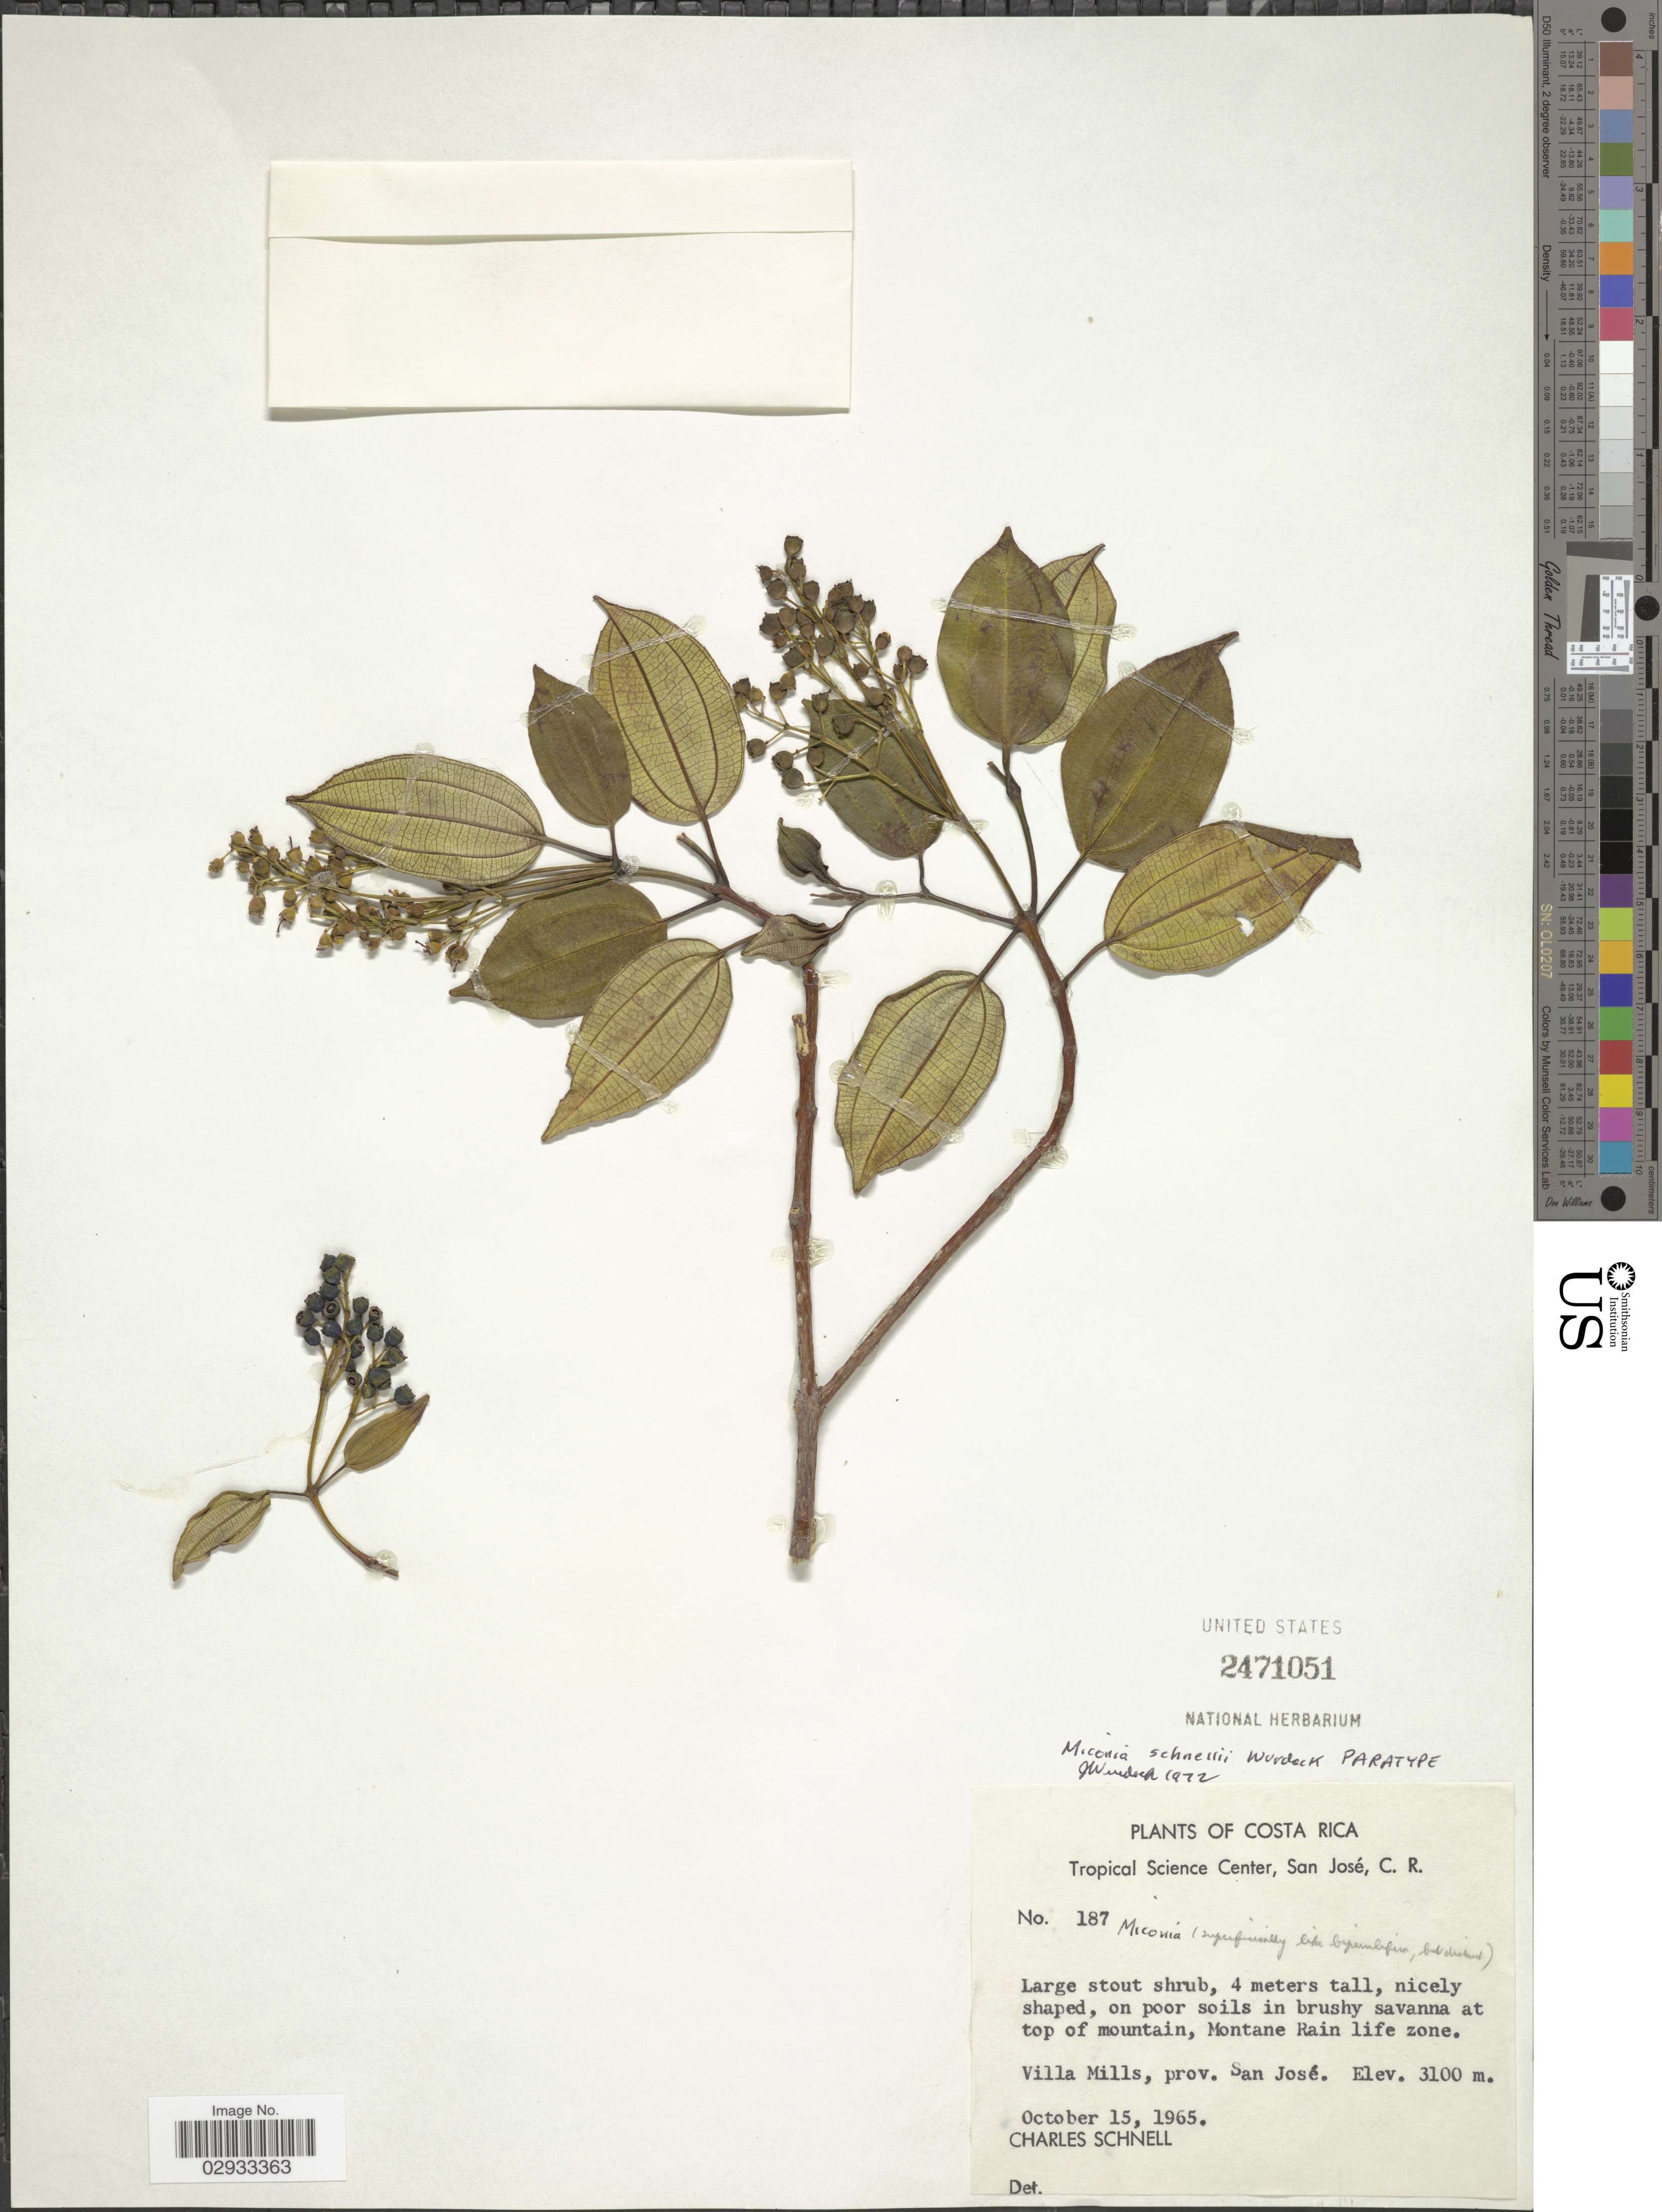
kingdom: Plantae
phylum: Tracheophyta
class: Magnoliopsida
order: Myrtales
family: Melastomataceae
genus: Miconia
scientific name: Miconia schnellii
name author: Wurdack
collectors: C. Schnell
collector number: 187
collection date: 1965-10-15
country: Costa Rica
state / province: San José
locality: Villa Mills.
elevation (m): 3100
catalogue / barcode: US 2471051